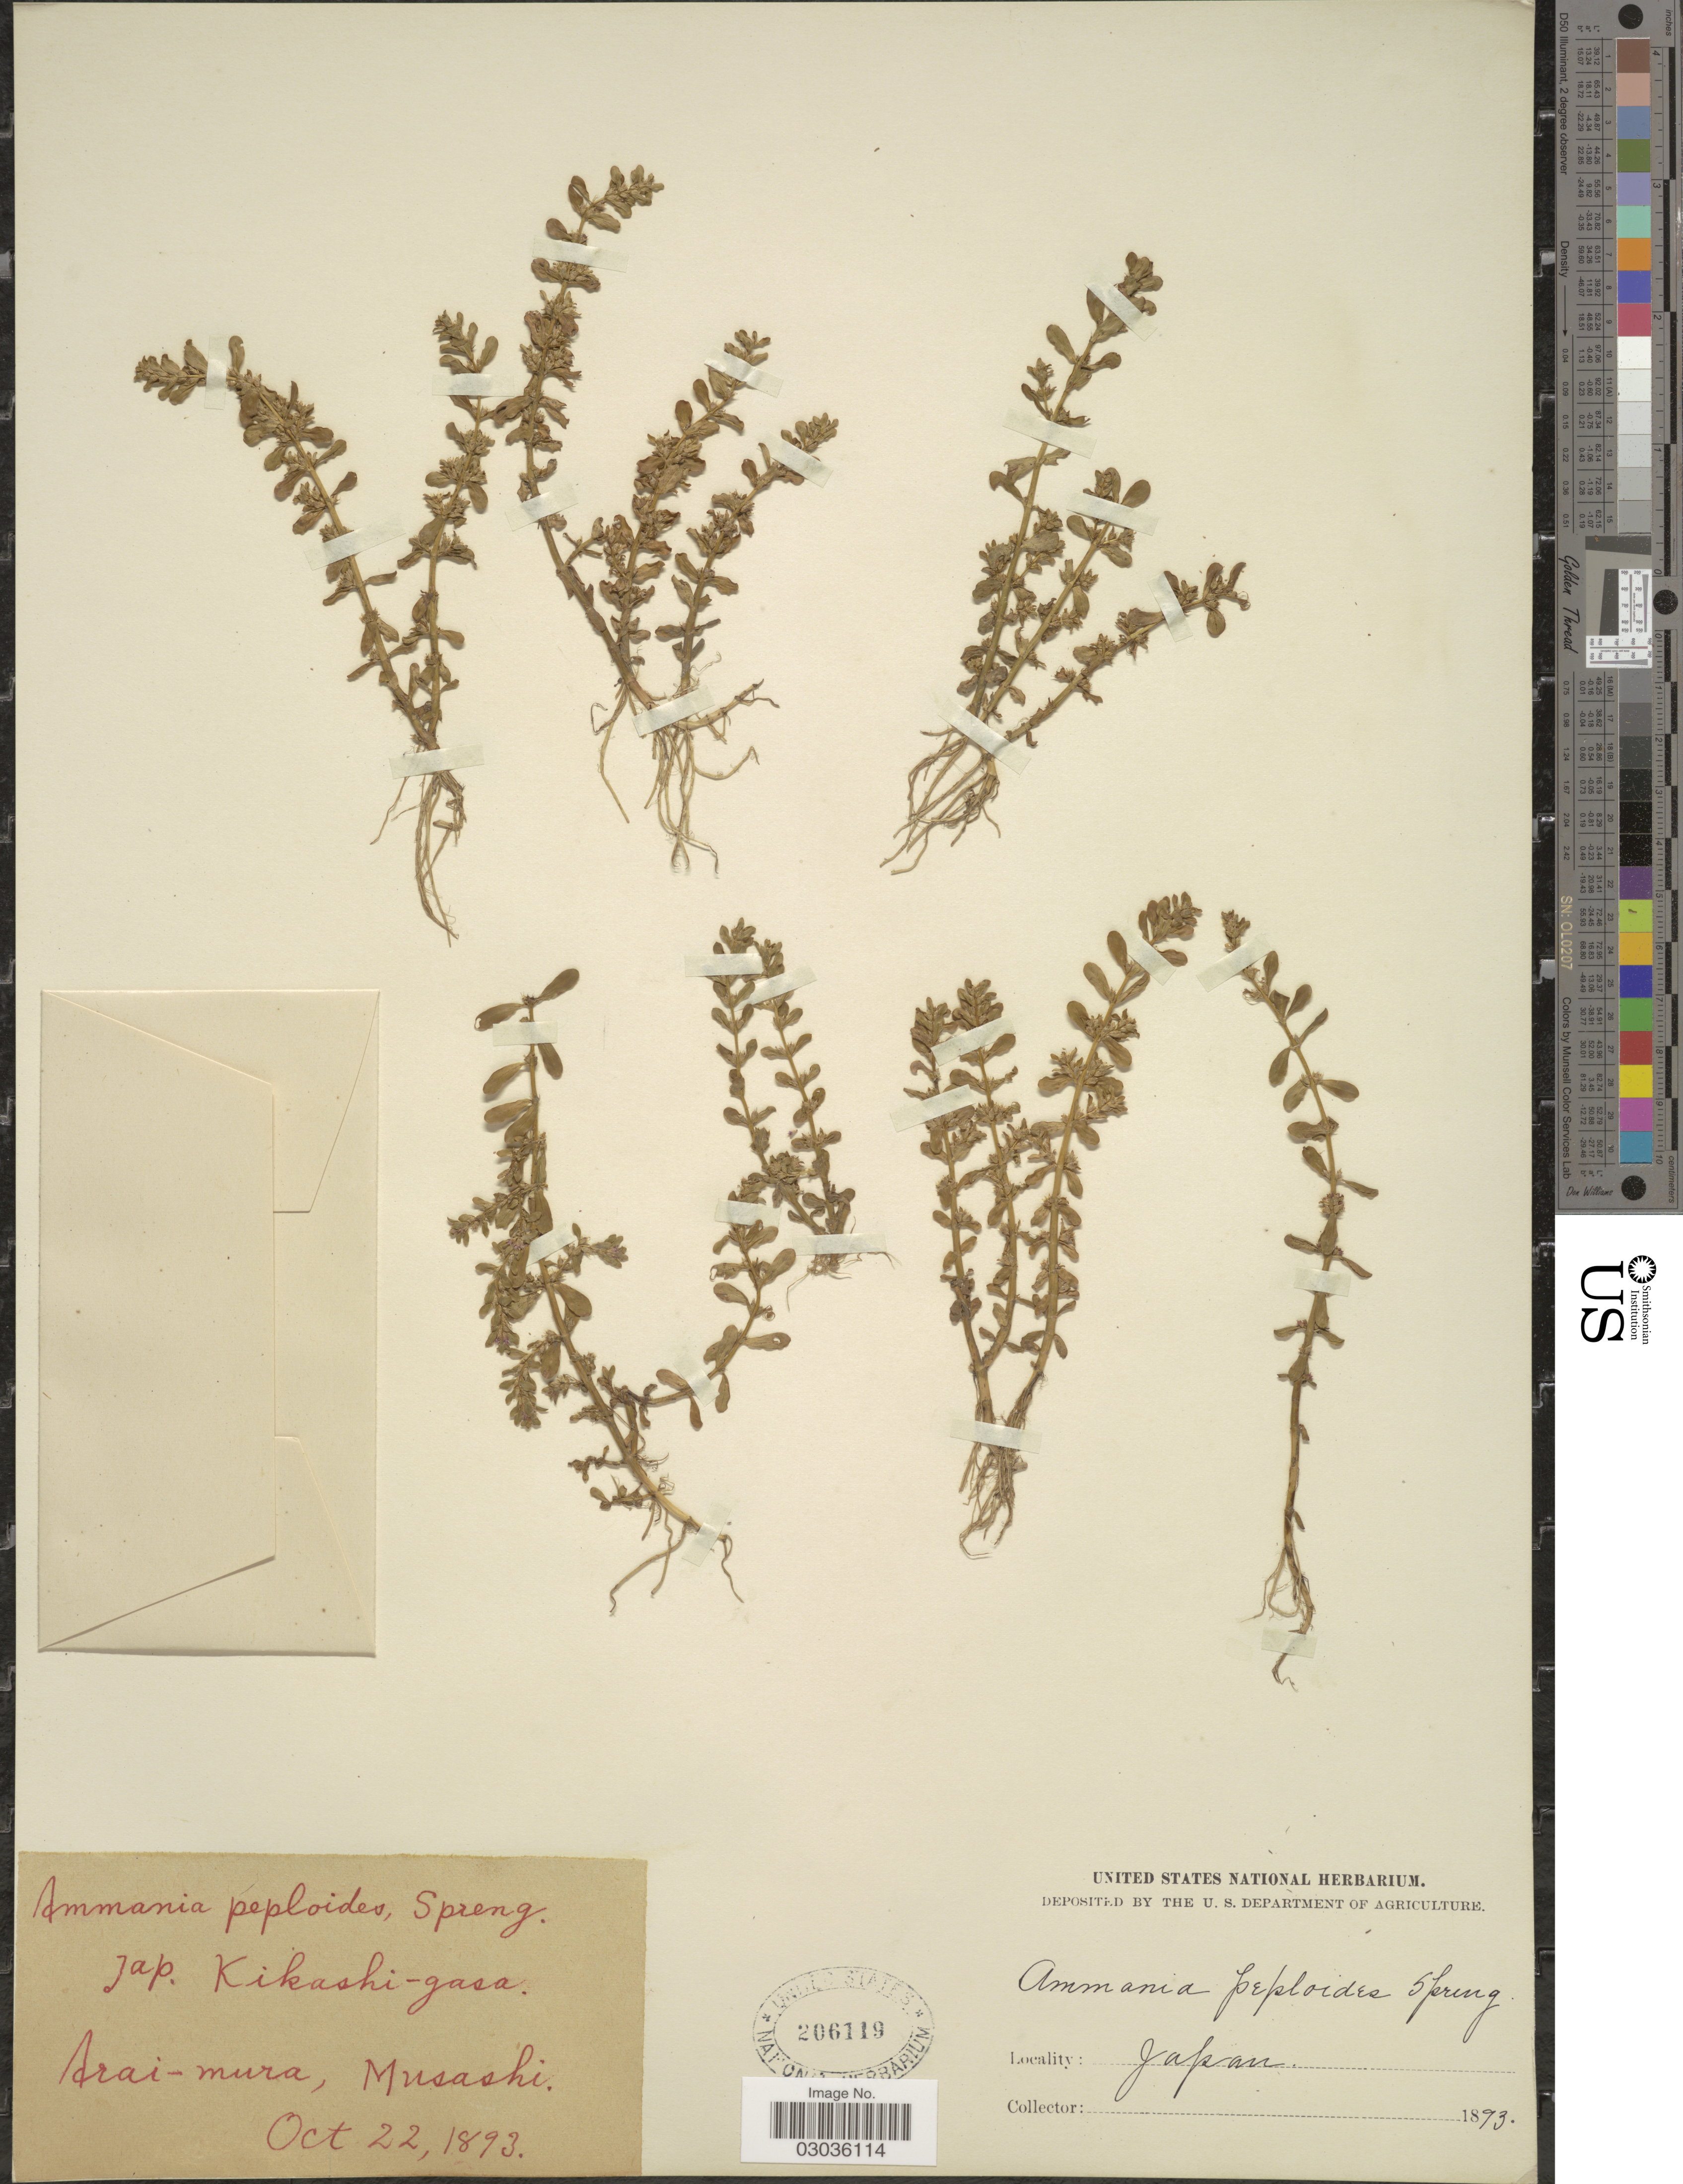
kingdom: Plantae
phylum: Tracheophyta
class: Magnoliopsida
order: Myrtales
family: Lythraceae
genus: Rotala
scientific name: Rotala indica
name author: (L.) Koehne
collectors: ex herb. United States National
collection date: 1893-10-22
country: Japan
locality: Arai-mura, Musashi.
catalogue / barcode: US 206119